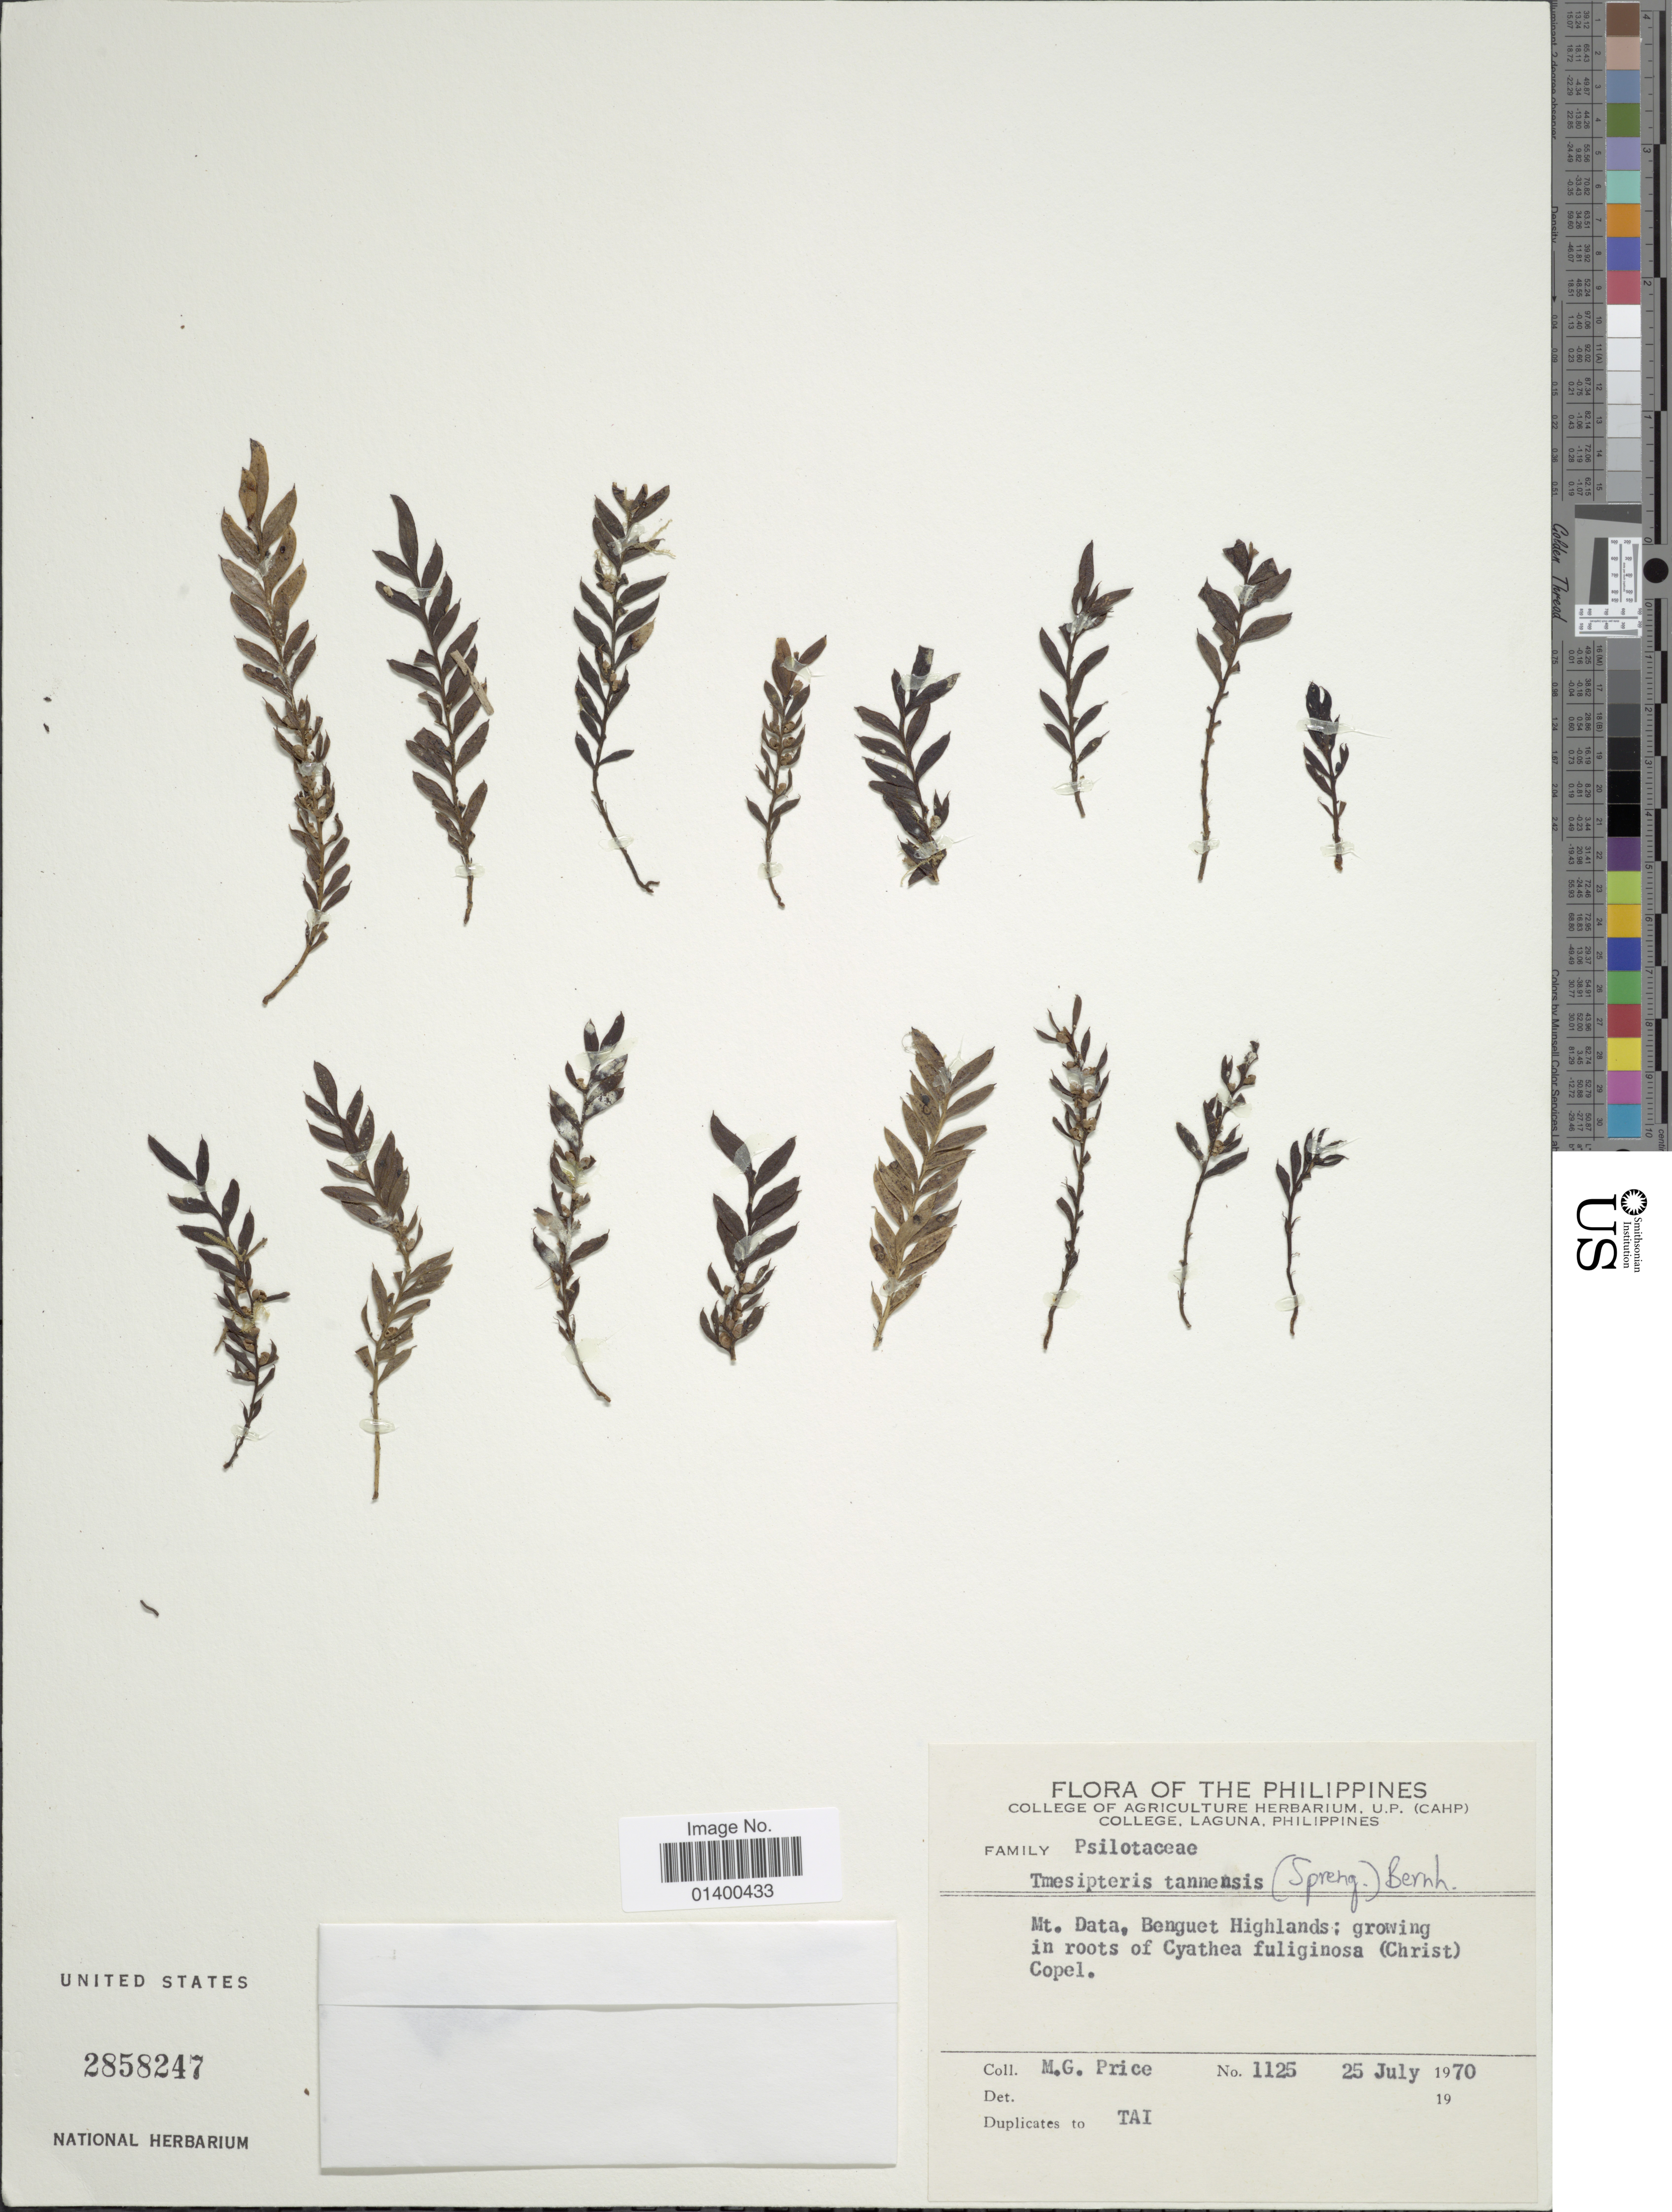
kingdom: Plantae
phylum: Tracheophyta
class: Polypodiopsida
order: Psilotales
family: Psilotaceae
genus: Tmesipteris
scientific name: Tmesipteris oblongifolia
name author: A.F. Braithw.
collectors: M. G. Price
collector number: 1125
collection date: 1970-07-25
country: Philippines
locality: Mt. Data, Benguet Highlands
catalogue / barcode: US 2858247